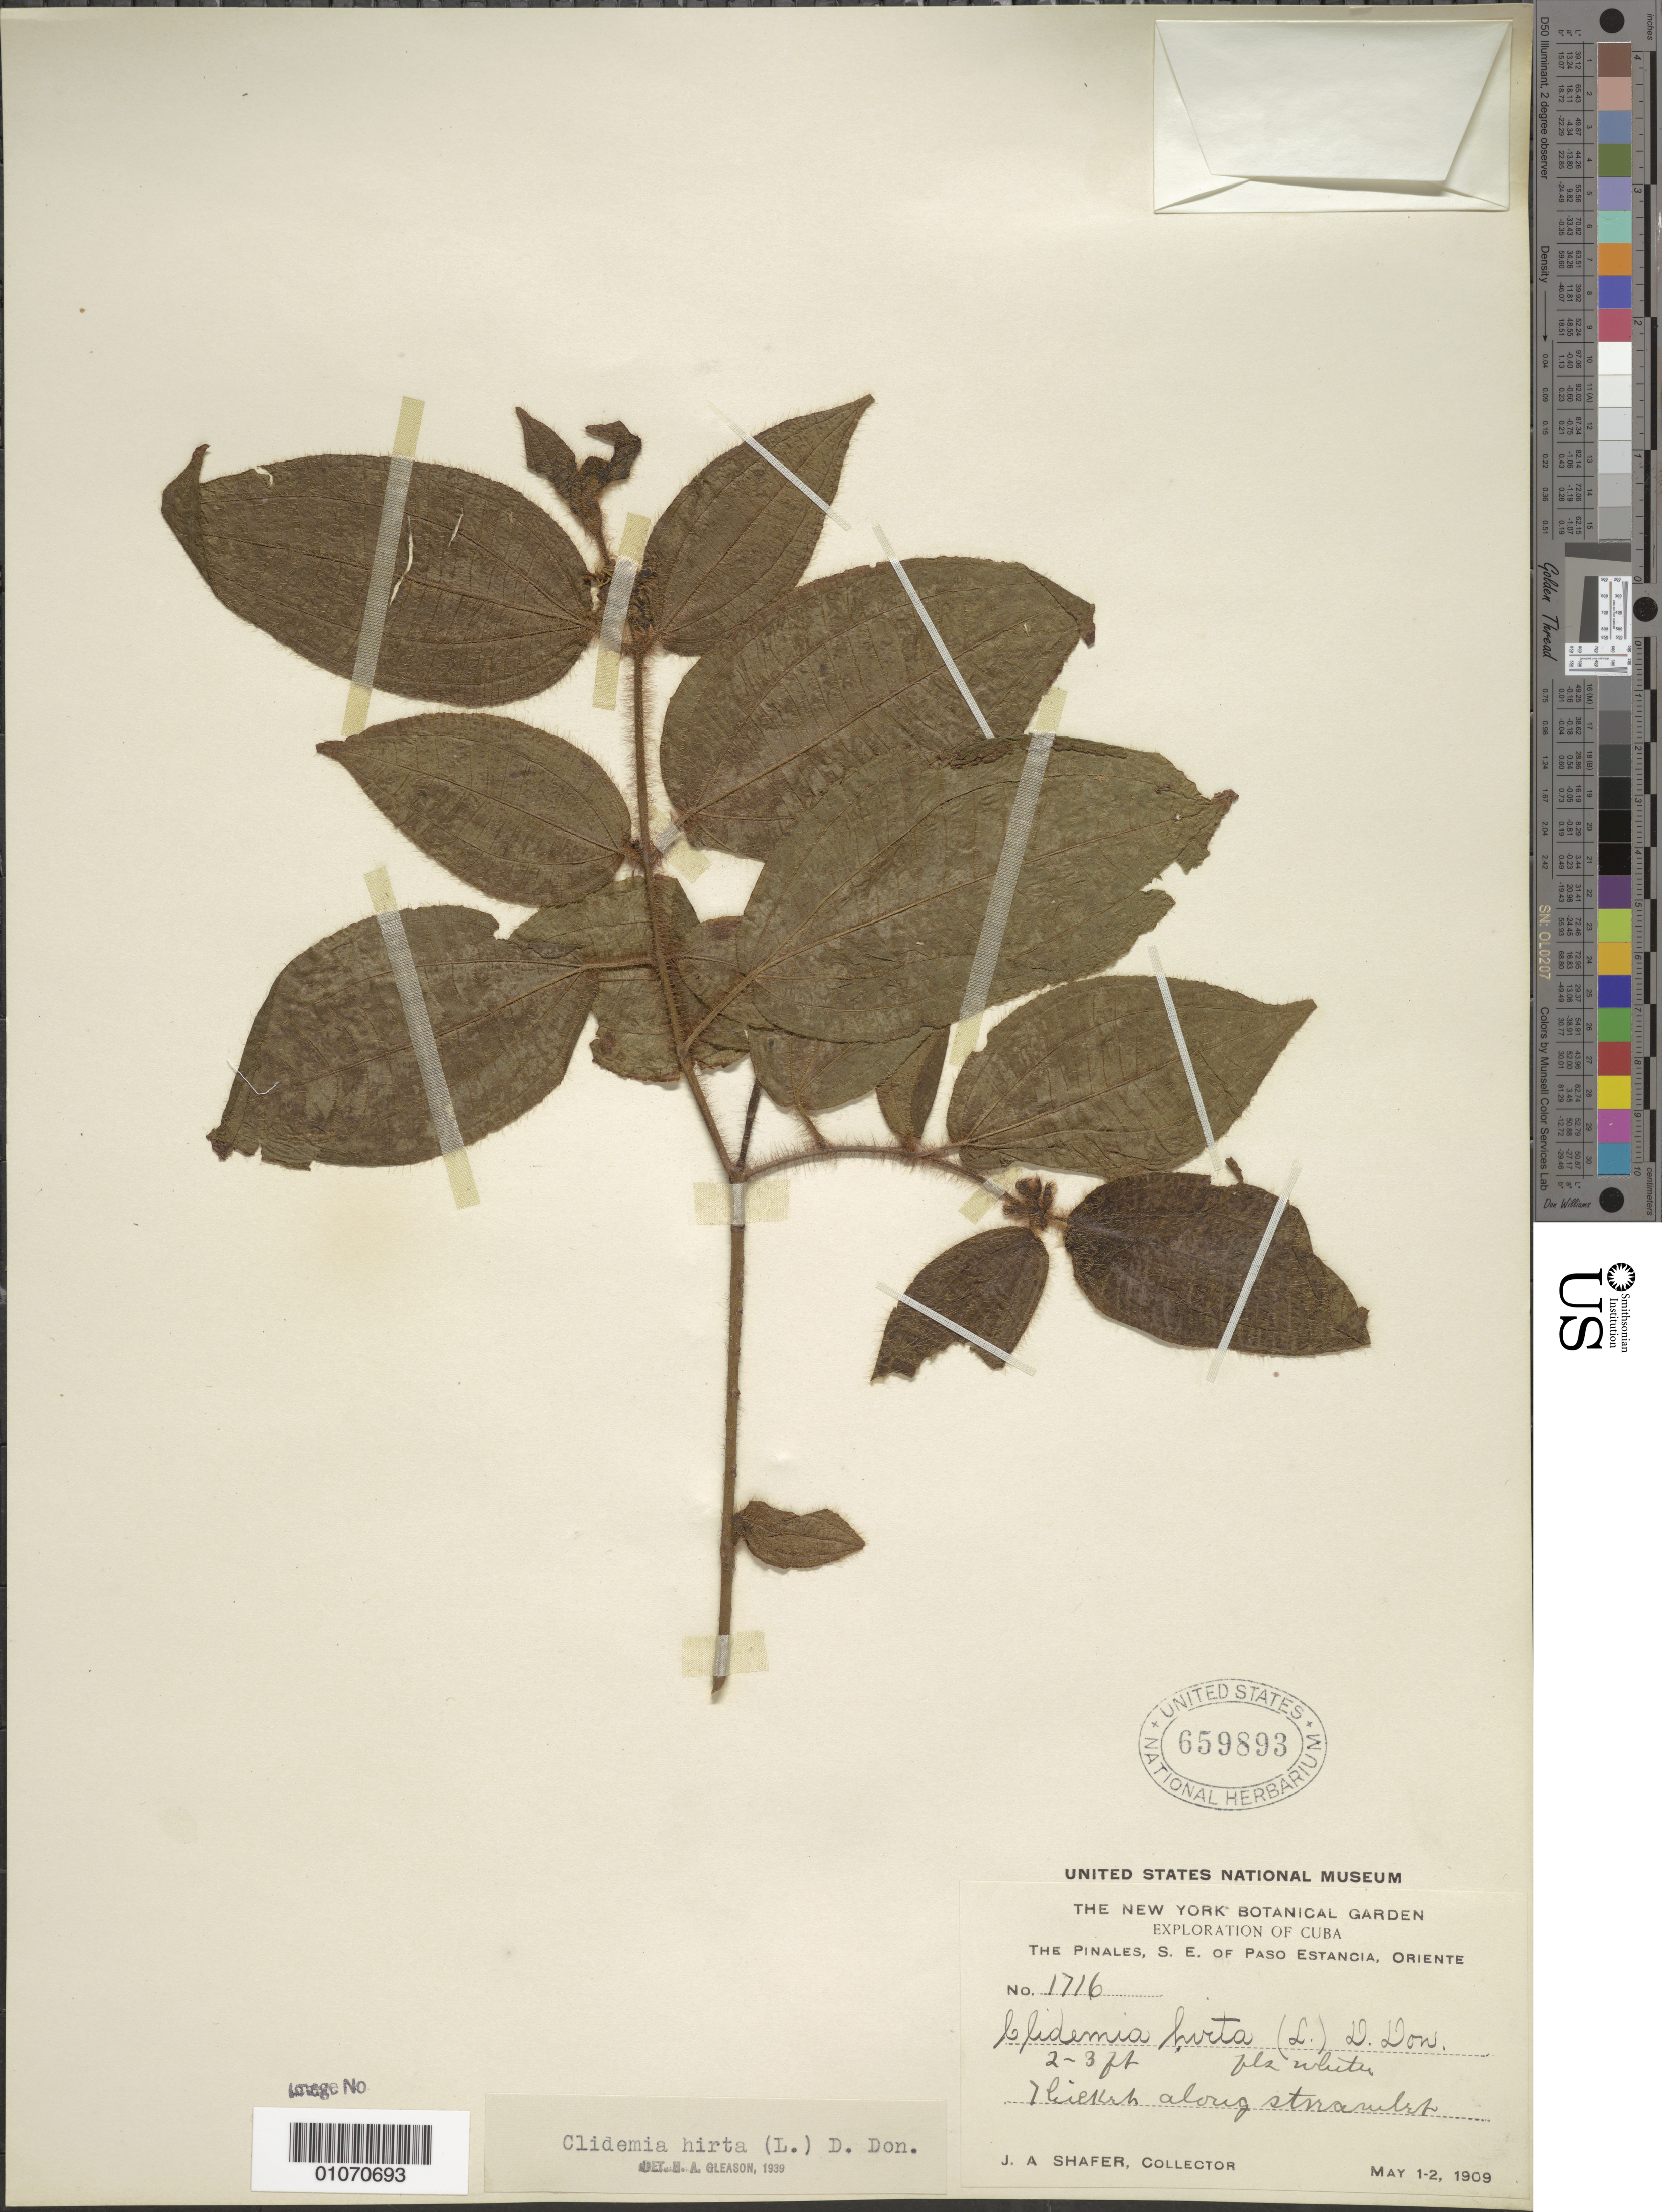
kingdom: Plantae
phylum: Tracheophyta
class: Magnoliopsida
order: Myrtales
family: Melastomataceae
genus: Clidemia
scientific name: Clidemia hirta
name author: (L.) D. Don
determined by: Gleason, H. A.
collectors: J. A. Shafer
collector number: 1716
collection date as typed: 01 May 1909 to 02 May 1909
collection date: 1909-05-01/1909-05-02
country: Cuba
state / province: Granma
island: Cuba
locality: The Pinales, SE of Paso Estancia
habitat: Thicket along streamlet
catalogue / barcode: US 659893